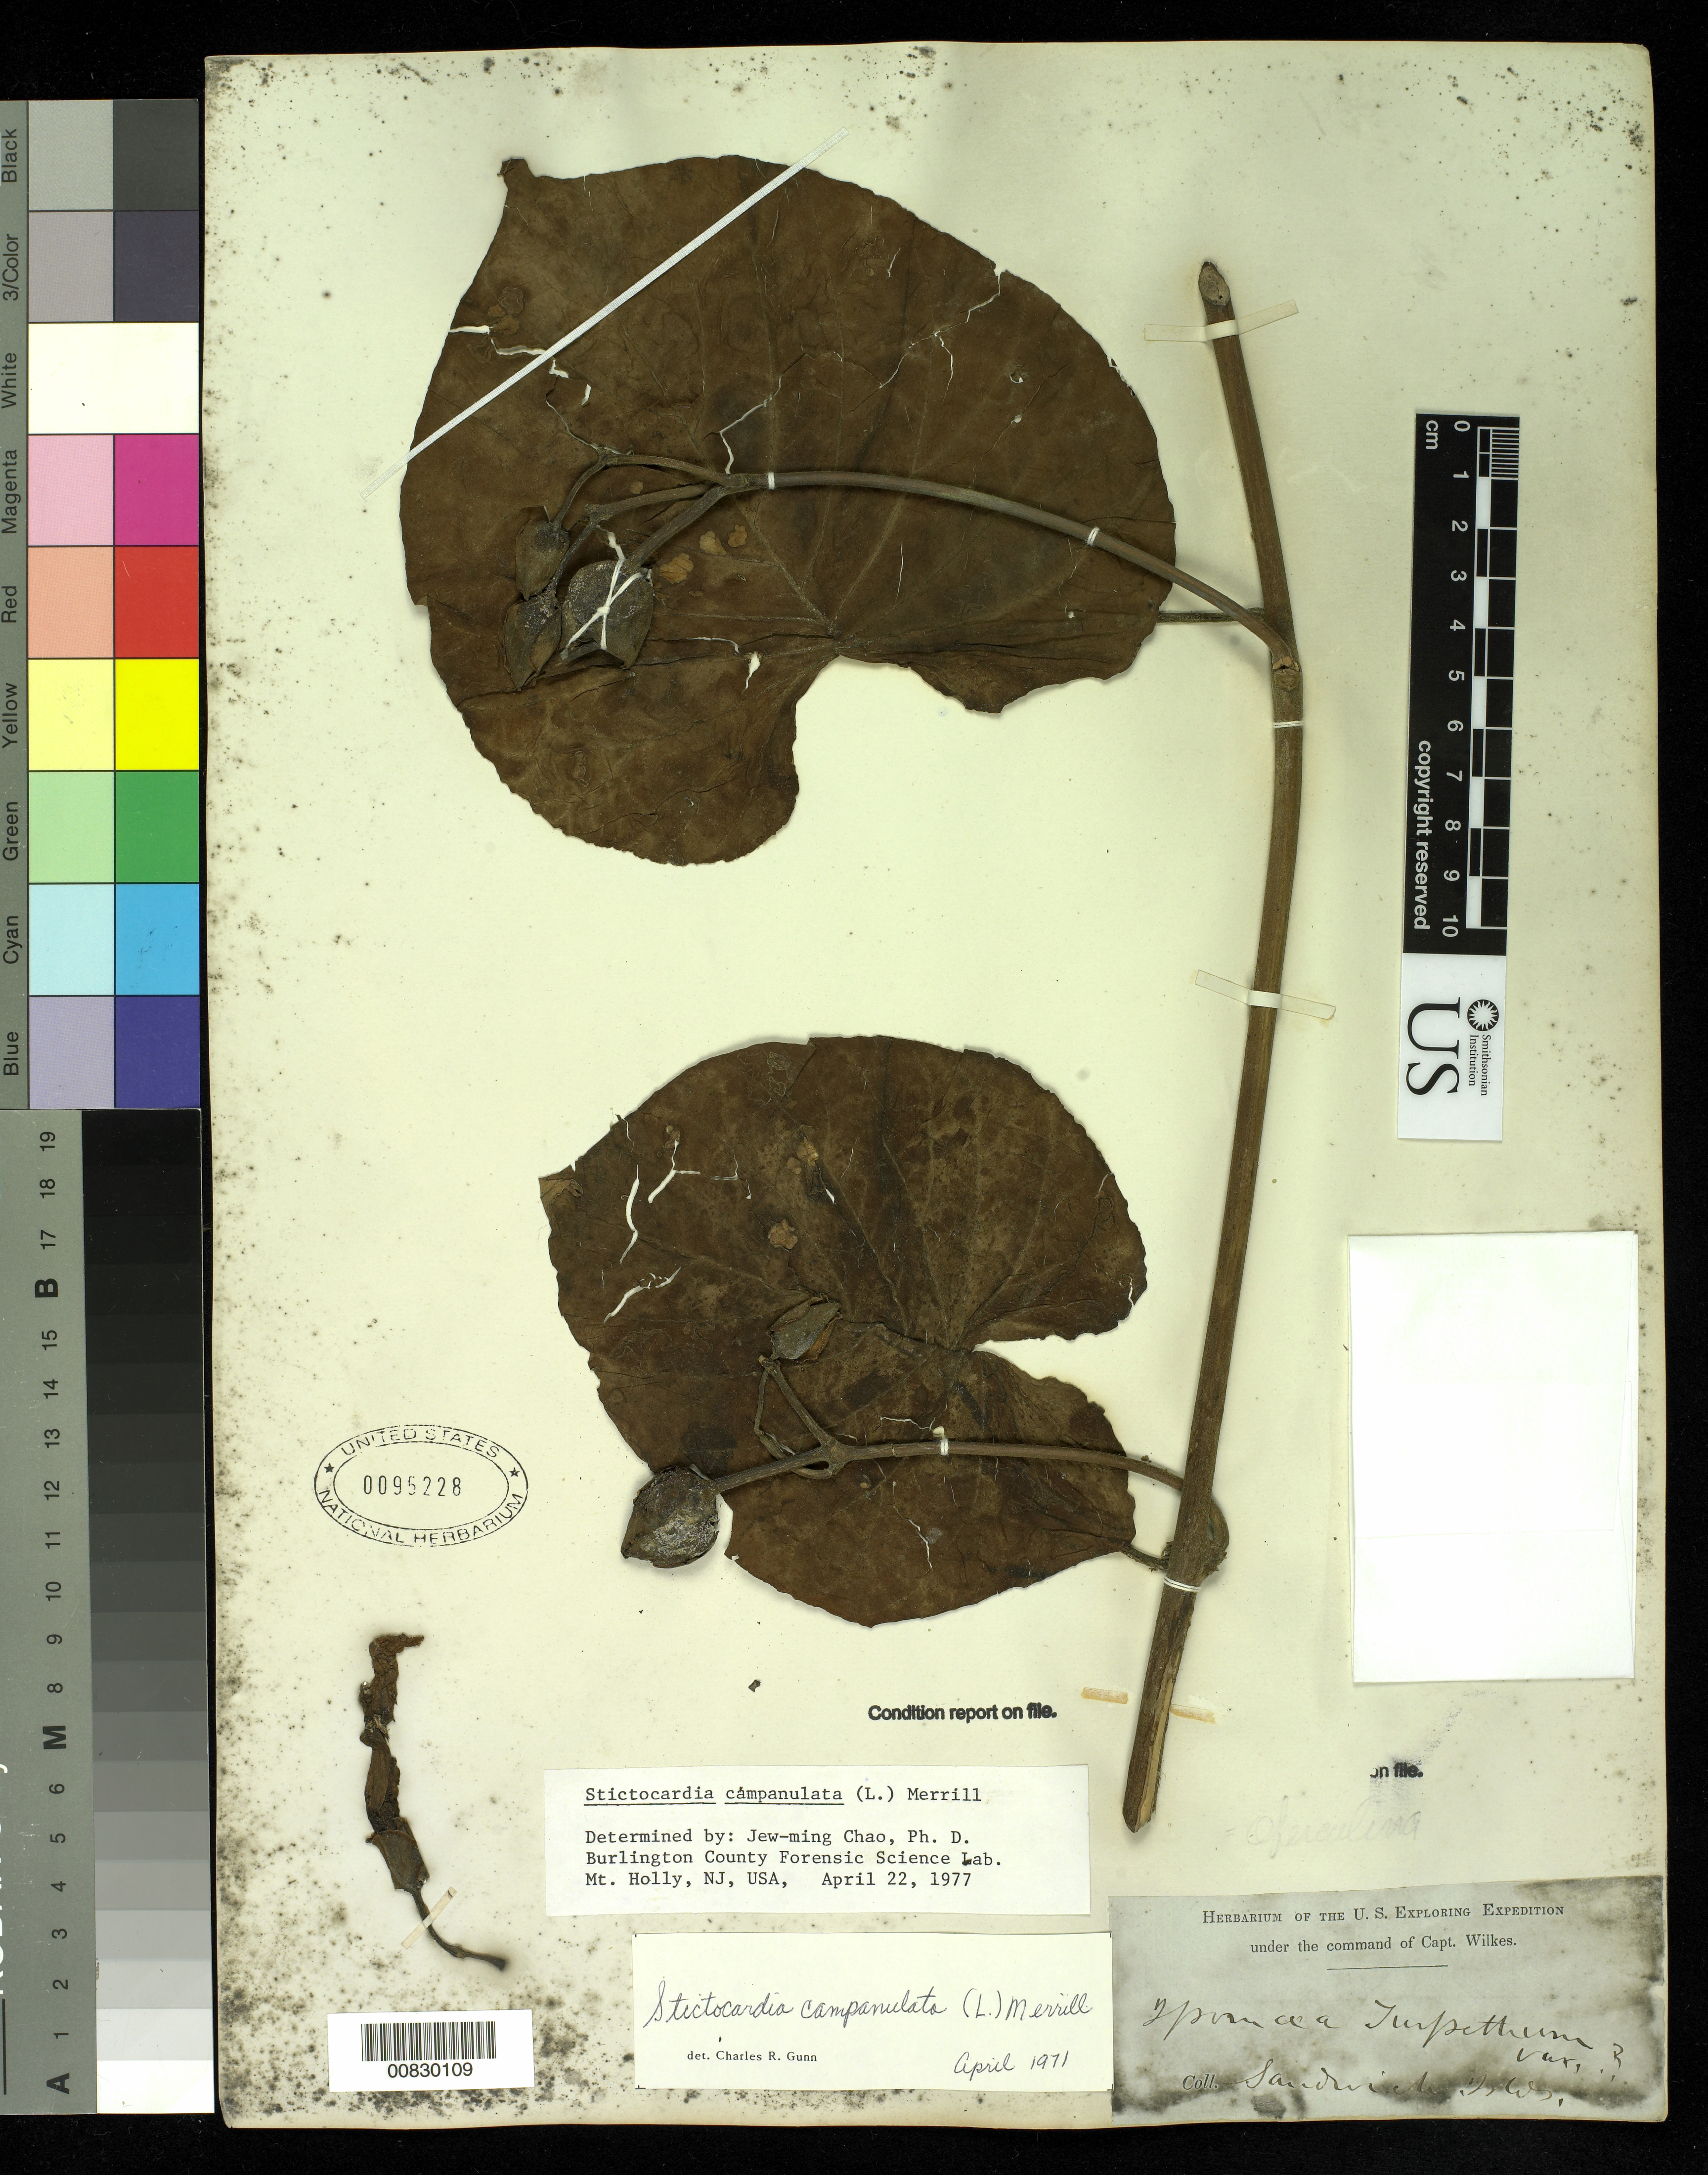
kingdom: Plantae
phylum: Tracheophyta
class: Magnoliopsida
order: Solanales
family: Convolvulaceae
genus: Stictocardia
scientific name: Stictocardia campanulata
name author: Merr.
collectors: Wilkes Explor. Exped.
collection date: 1838/1842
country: United States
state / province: Hawaii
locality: Sandwich Islands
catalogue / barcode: US 95228